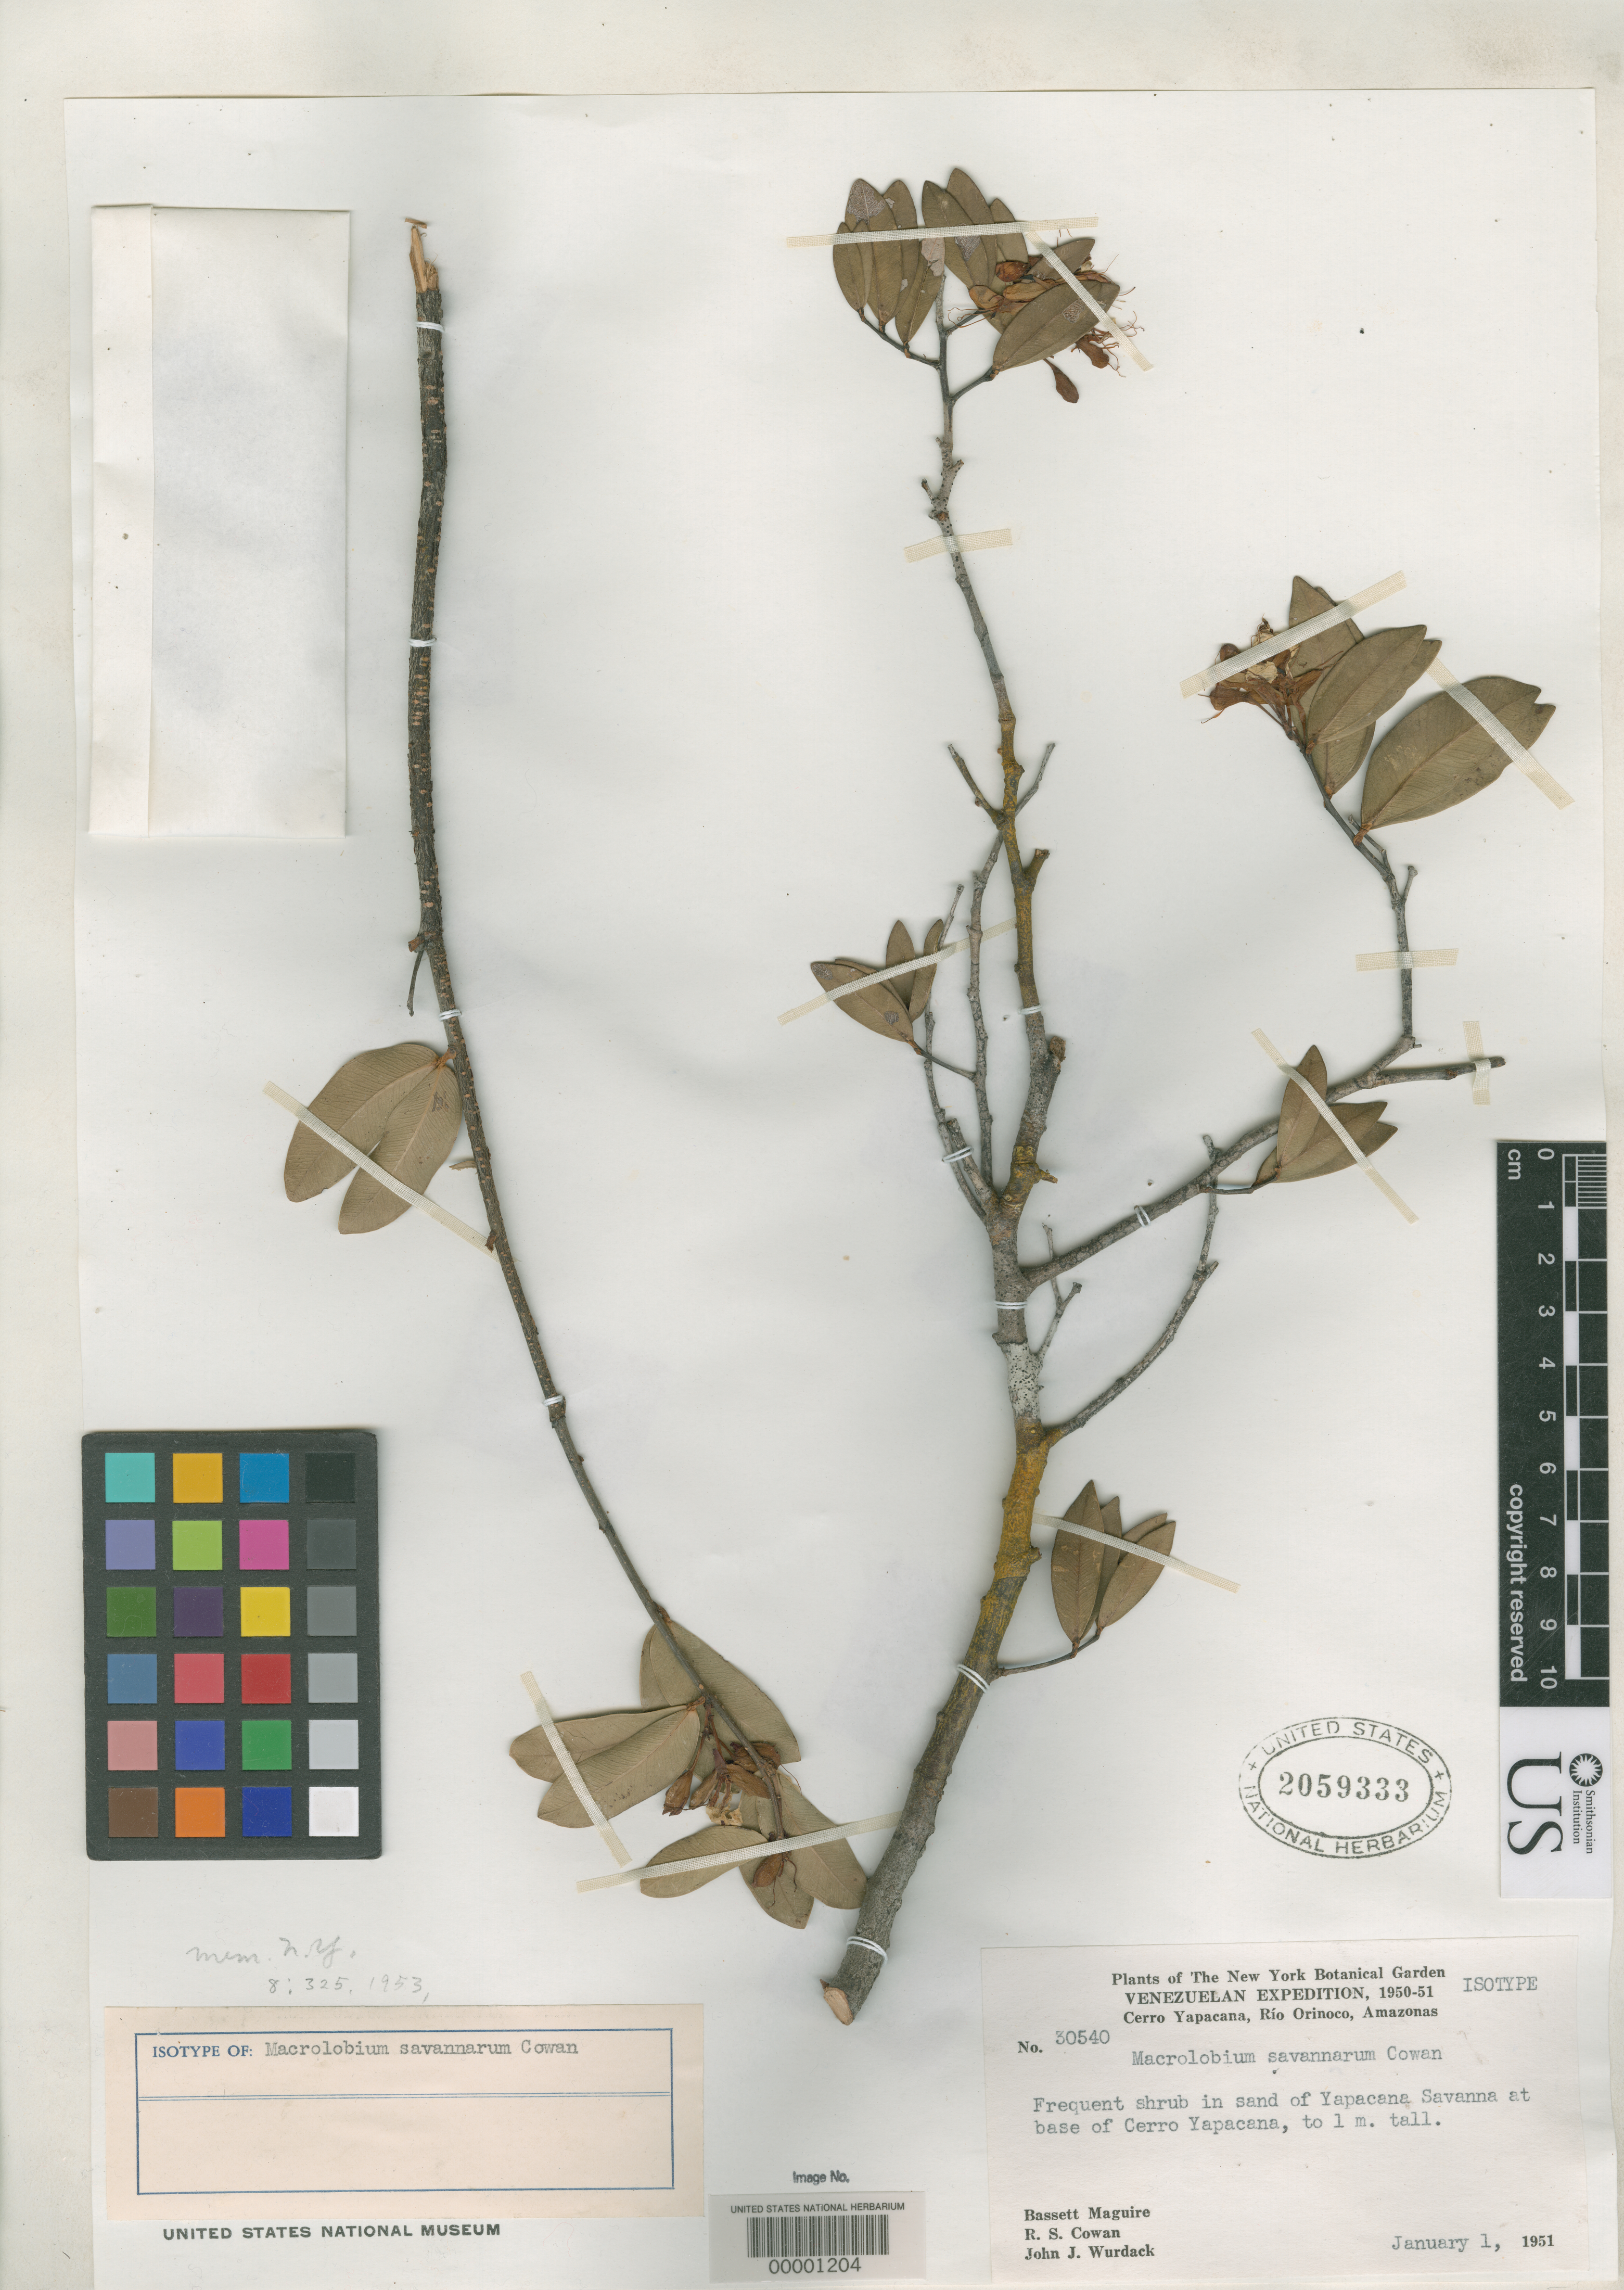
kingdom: Plantae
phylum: Tracheophyta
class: Magnoliopsida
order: Fabales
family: Fabaceae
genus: Macrolobium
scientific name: Macrolobium savannarum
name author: R.S. Cowan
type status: Isotype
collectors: B. Maguire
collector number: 30540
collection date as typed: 01 Jan 1951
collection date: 1951-01-01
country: Venezuela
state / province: Amazonas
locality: Cerro Yapacana, Rio Orinoco.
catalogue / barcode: US 2059333